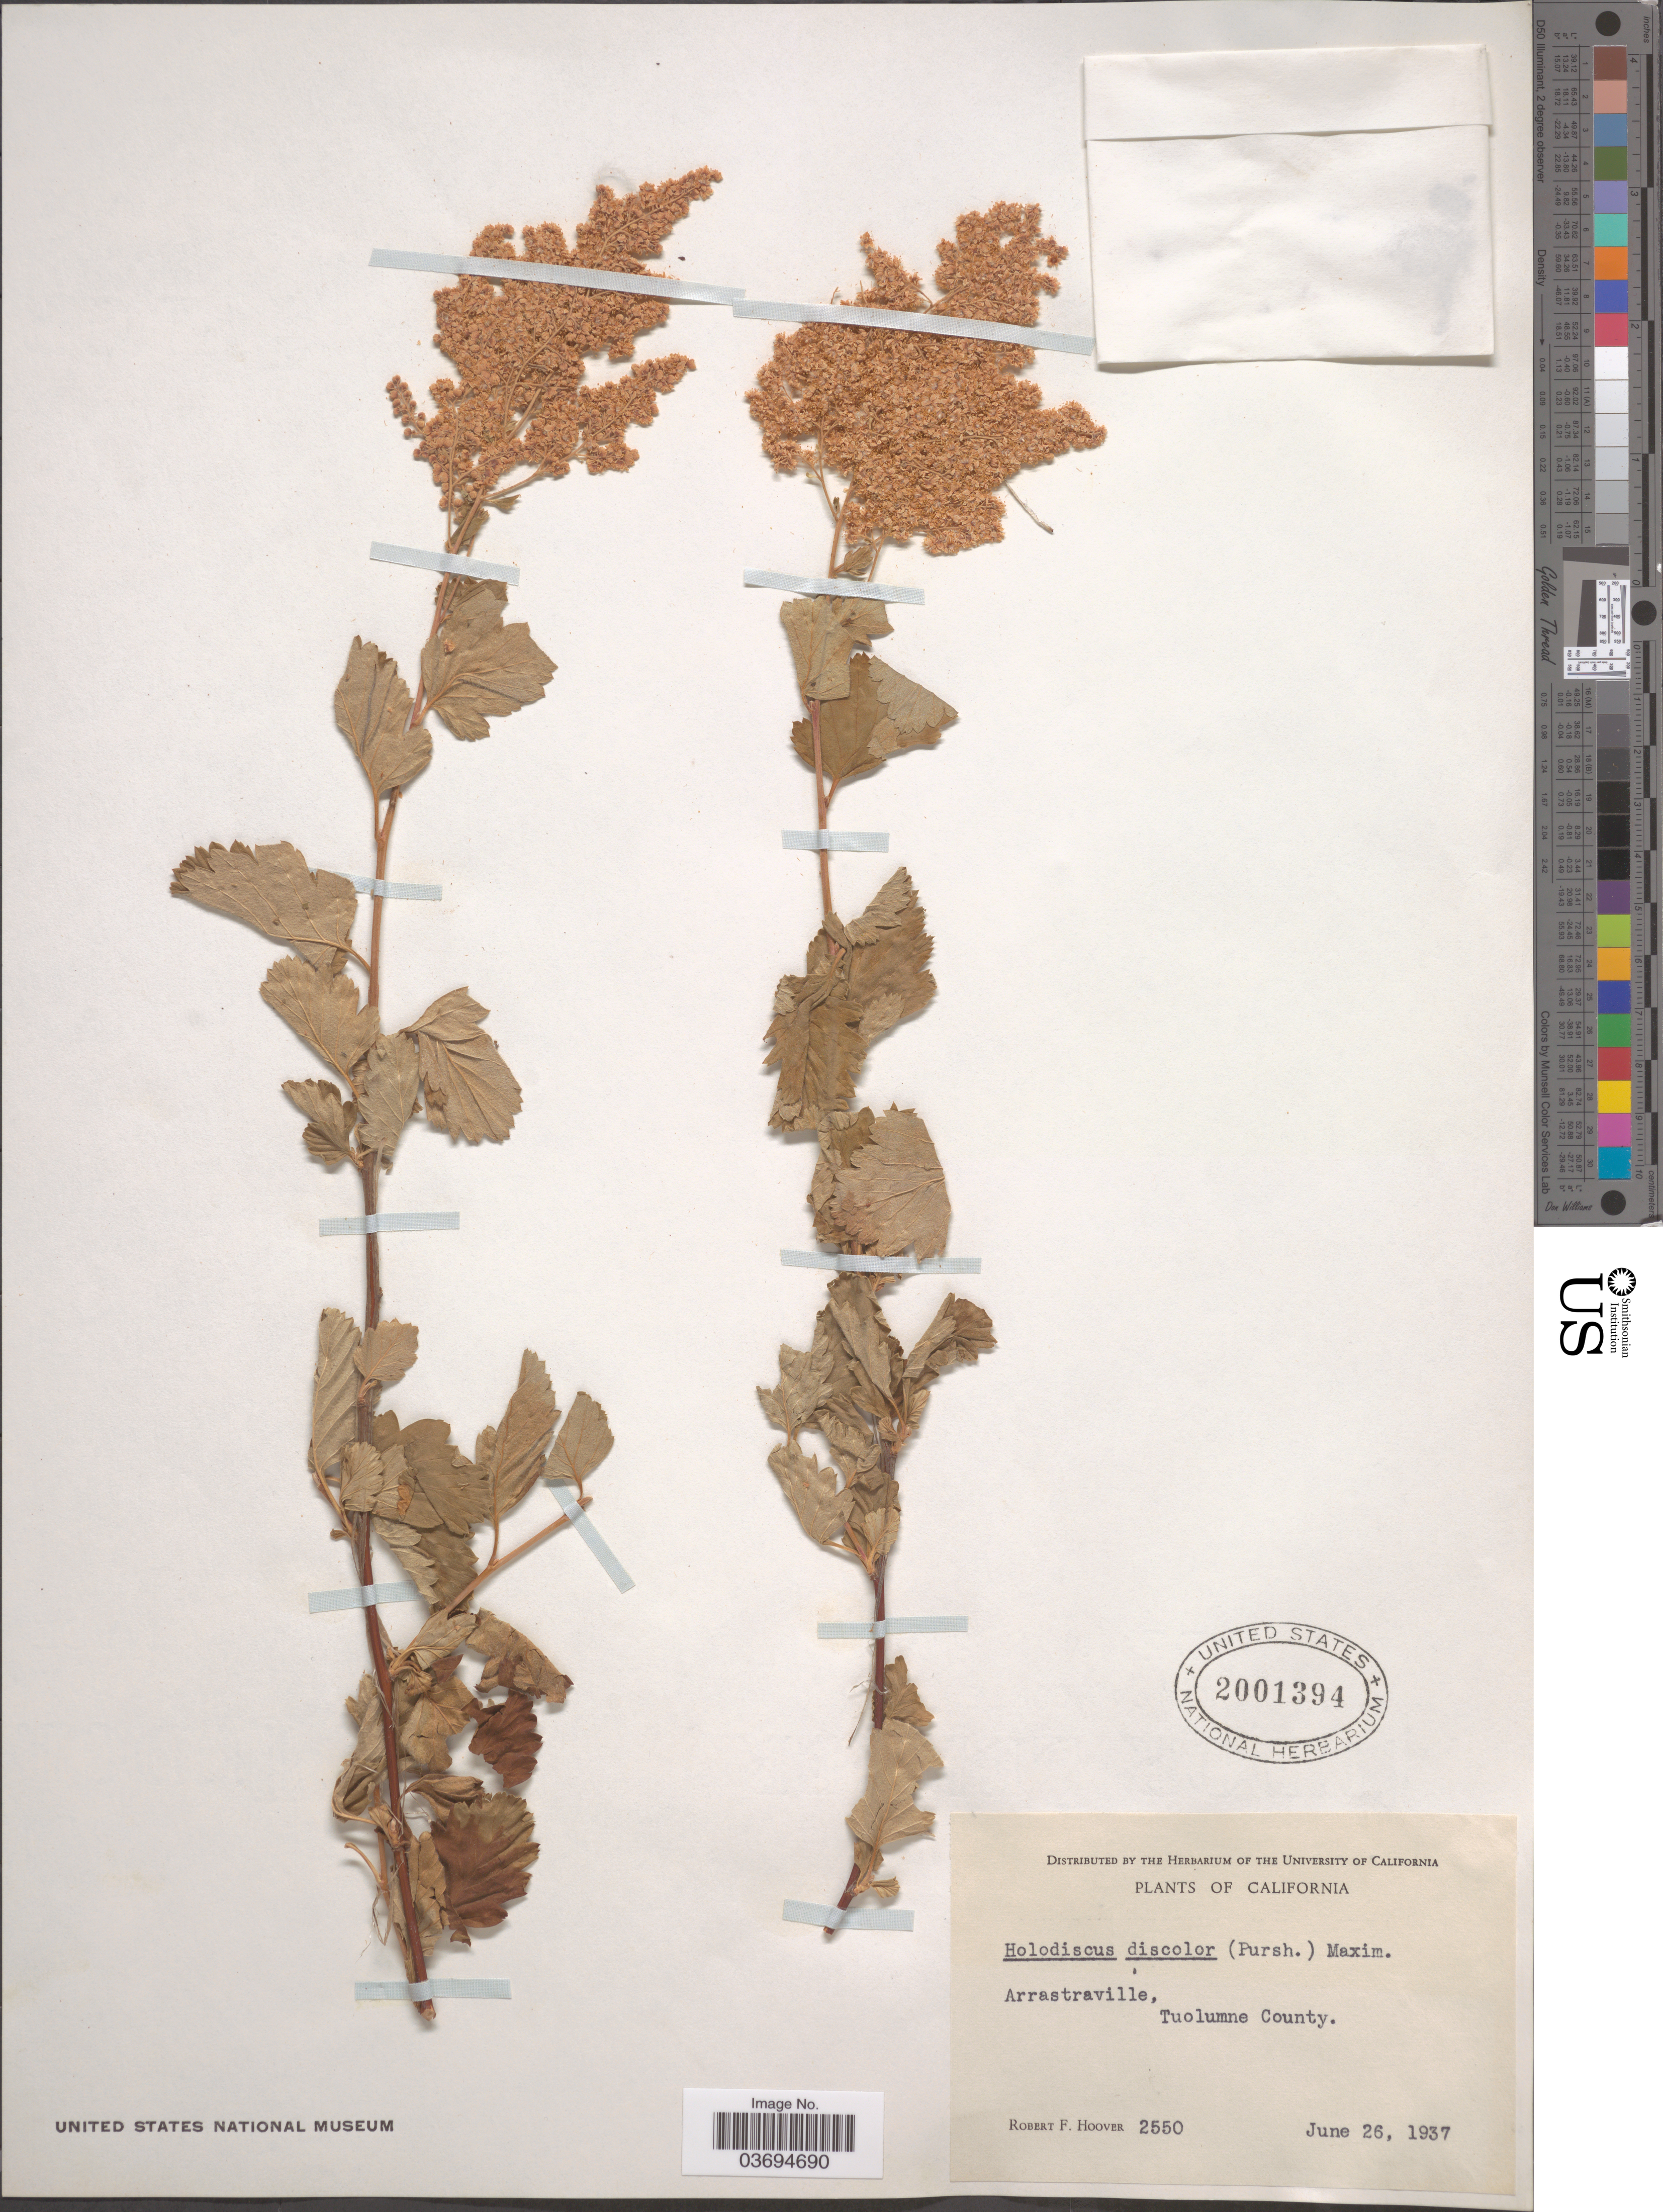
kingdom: Plantae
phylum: Tracheophyta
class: Magnoliopsida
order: Rosales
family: Rosaceae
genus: Holodiscus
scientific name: Holodiscus discolor var. discolor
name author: (Pursh) Maxim.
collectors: R. F. Hoover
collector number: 2550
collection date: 1937-06-26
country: United States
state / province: California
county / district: Tuolumne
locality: Arrastraville, Tuolumne County.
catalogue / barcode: US 2001394